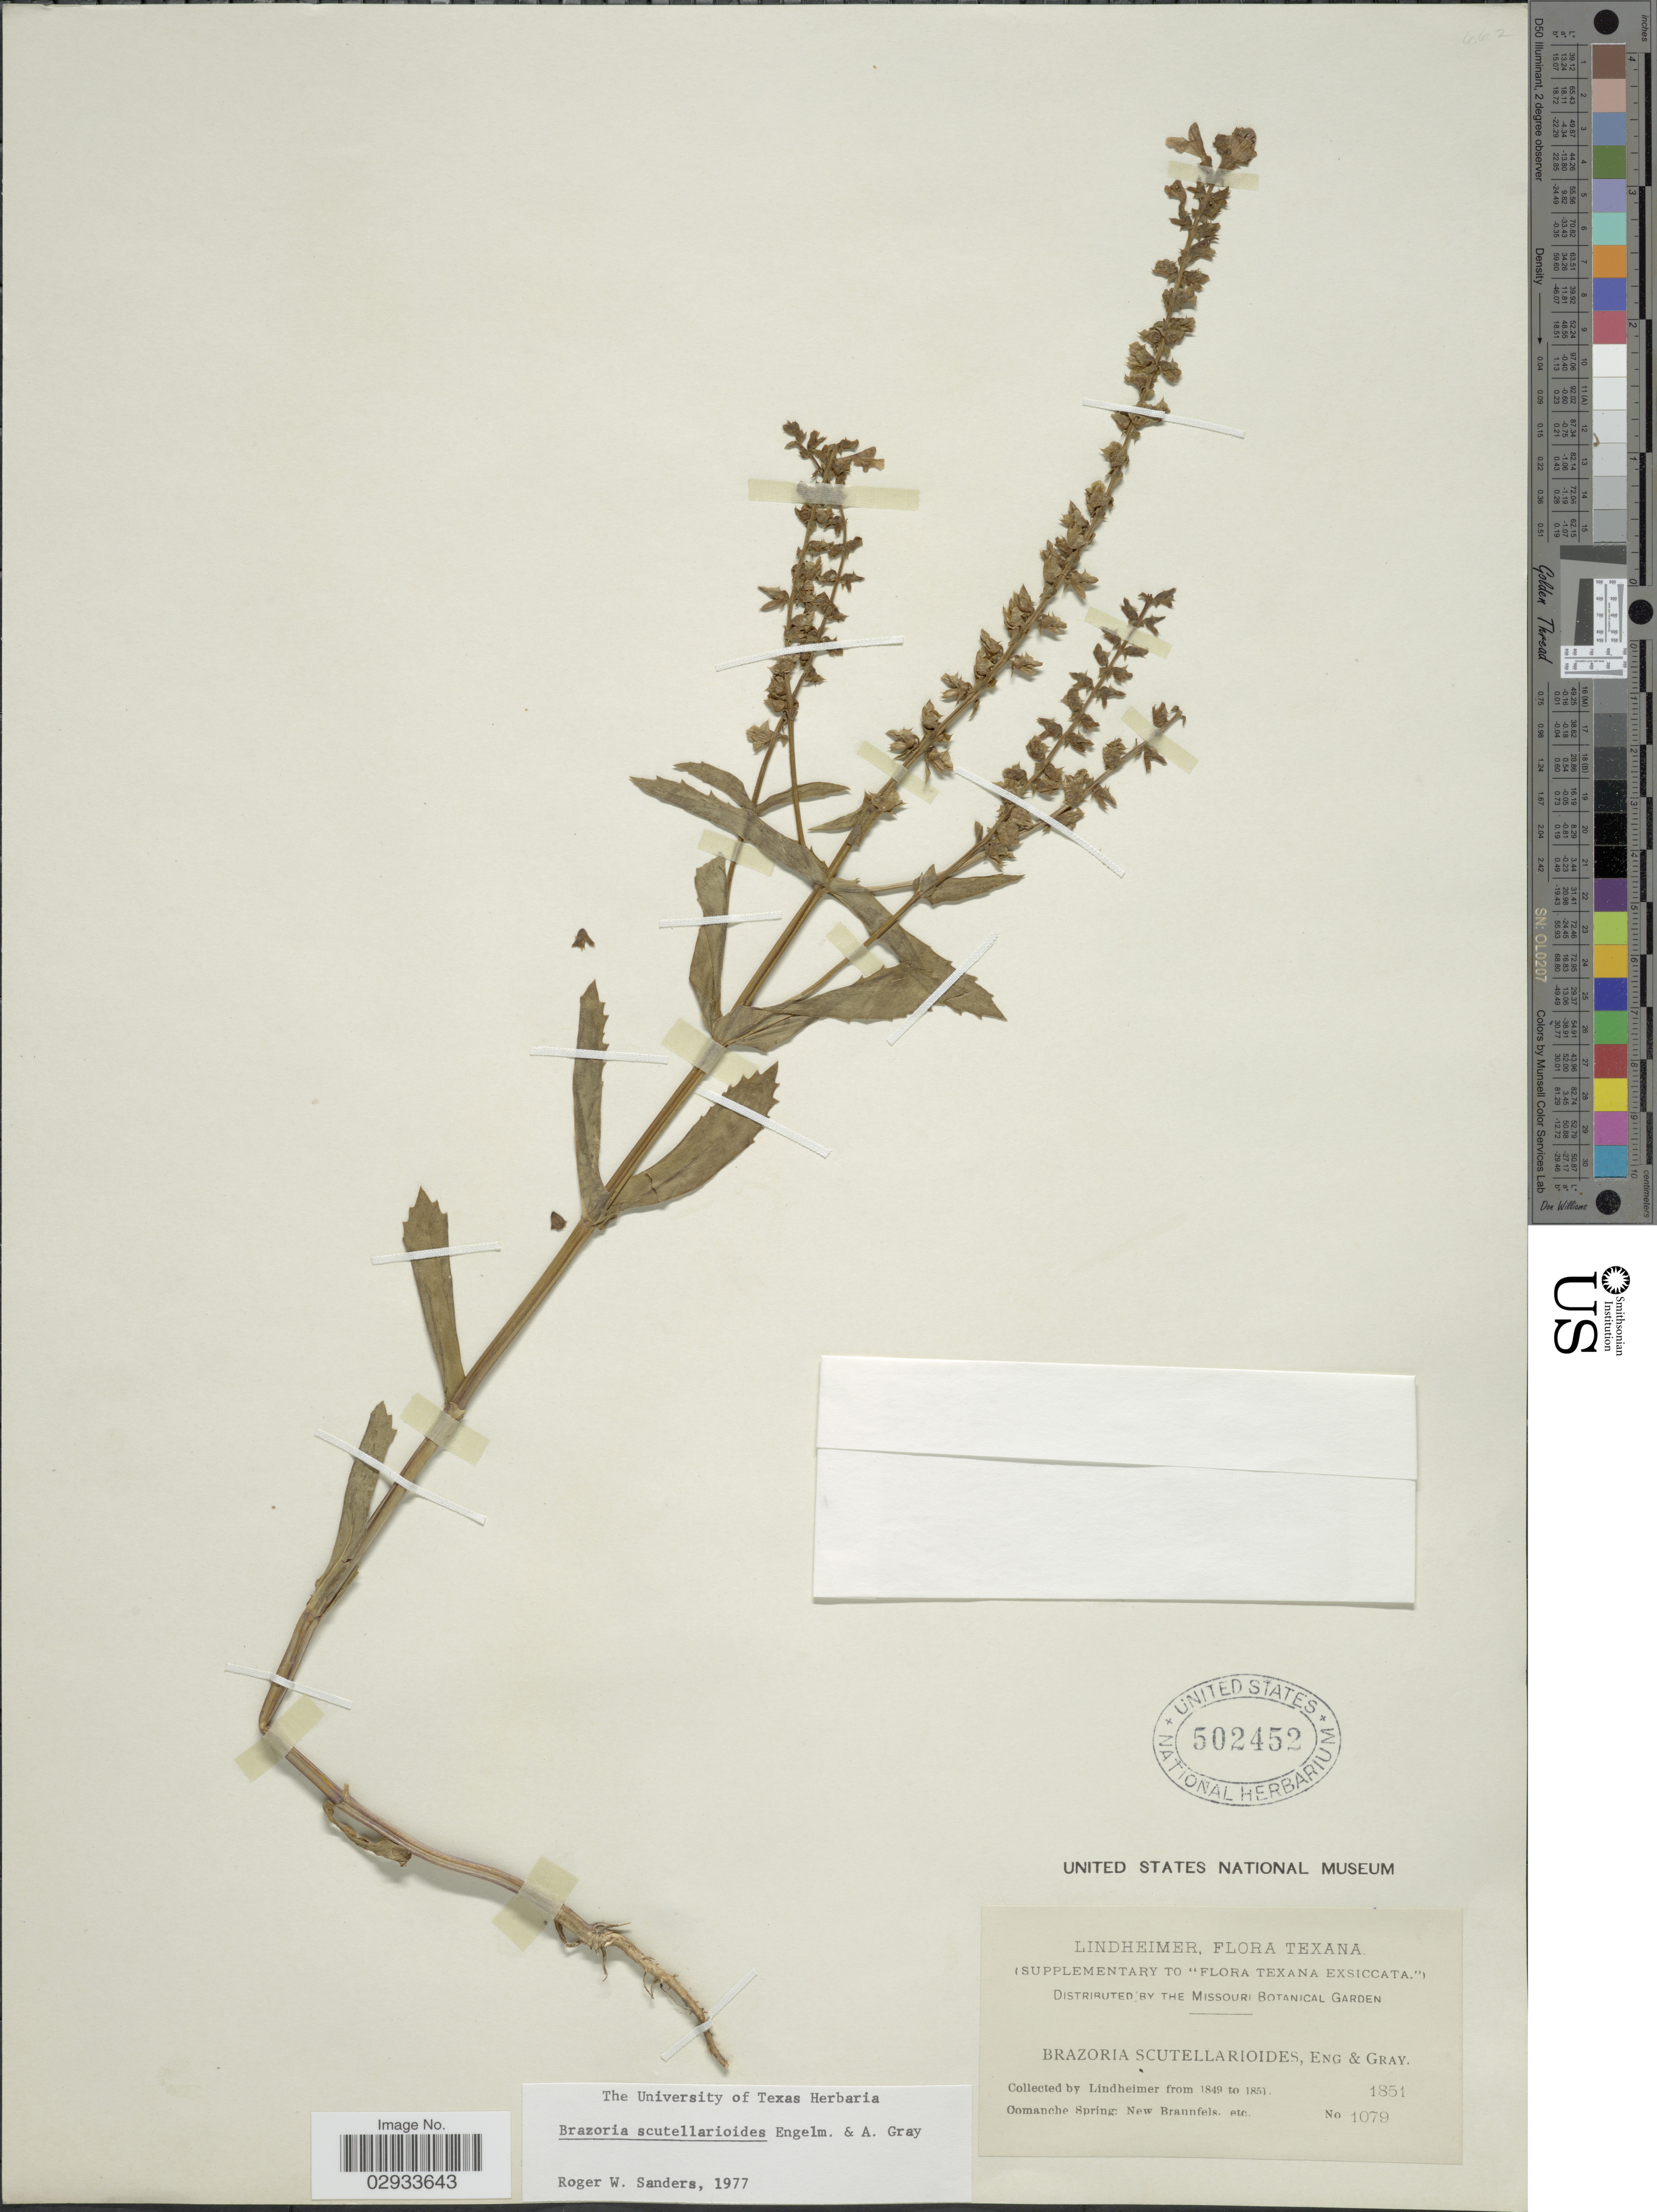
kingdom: Plantae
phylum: Tracheophyta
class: Magnoliopsida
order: Lamiales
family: Lamiaceae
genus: Brazoria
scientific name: Brazoria scutellarioides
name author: Engelm. & A. Gray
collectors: F. Lindheimer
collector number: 1079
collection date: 1851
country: United States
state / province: Texas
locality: Comanche Spring: New Braunfels, etc.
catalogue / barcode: US 502452